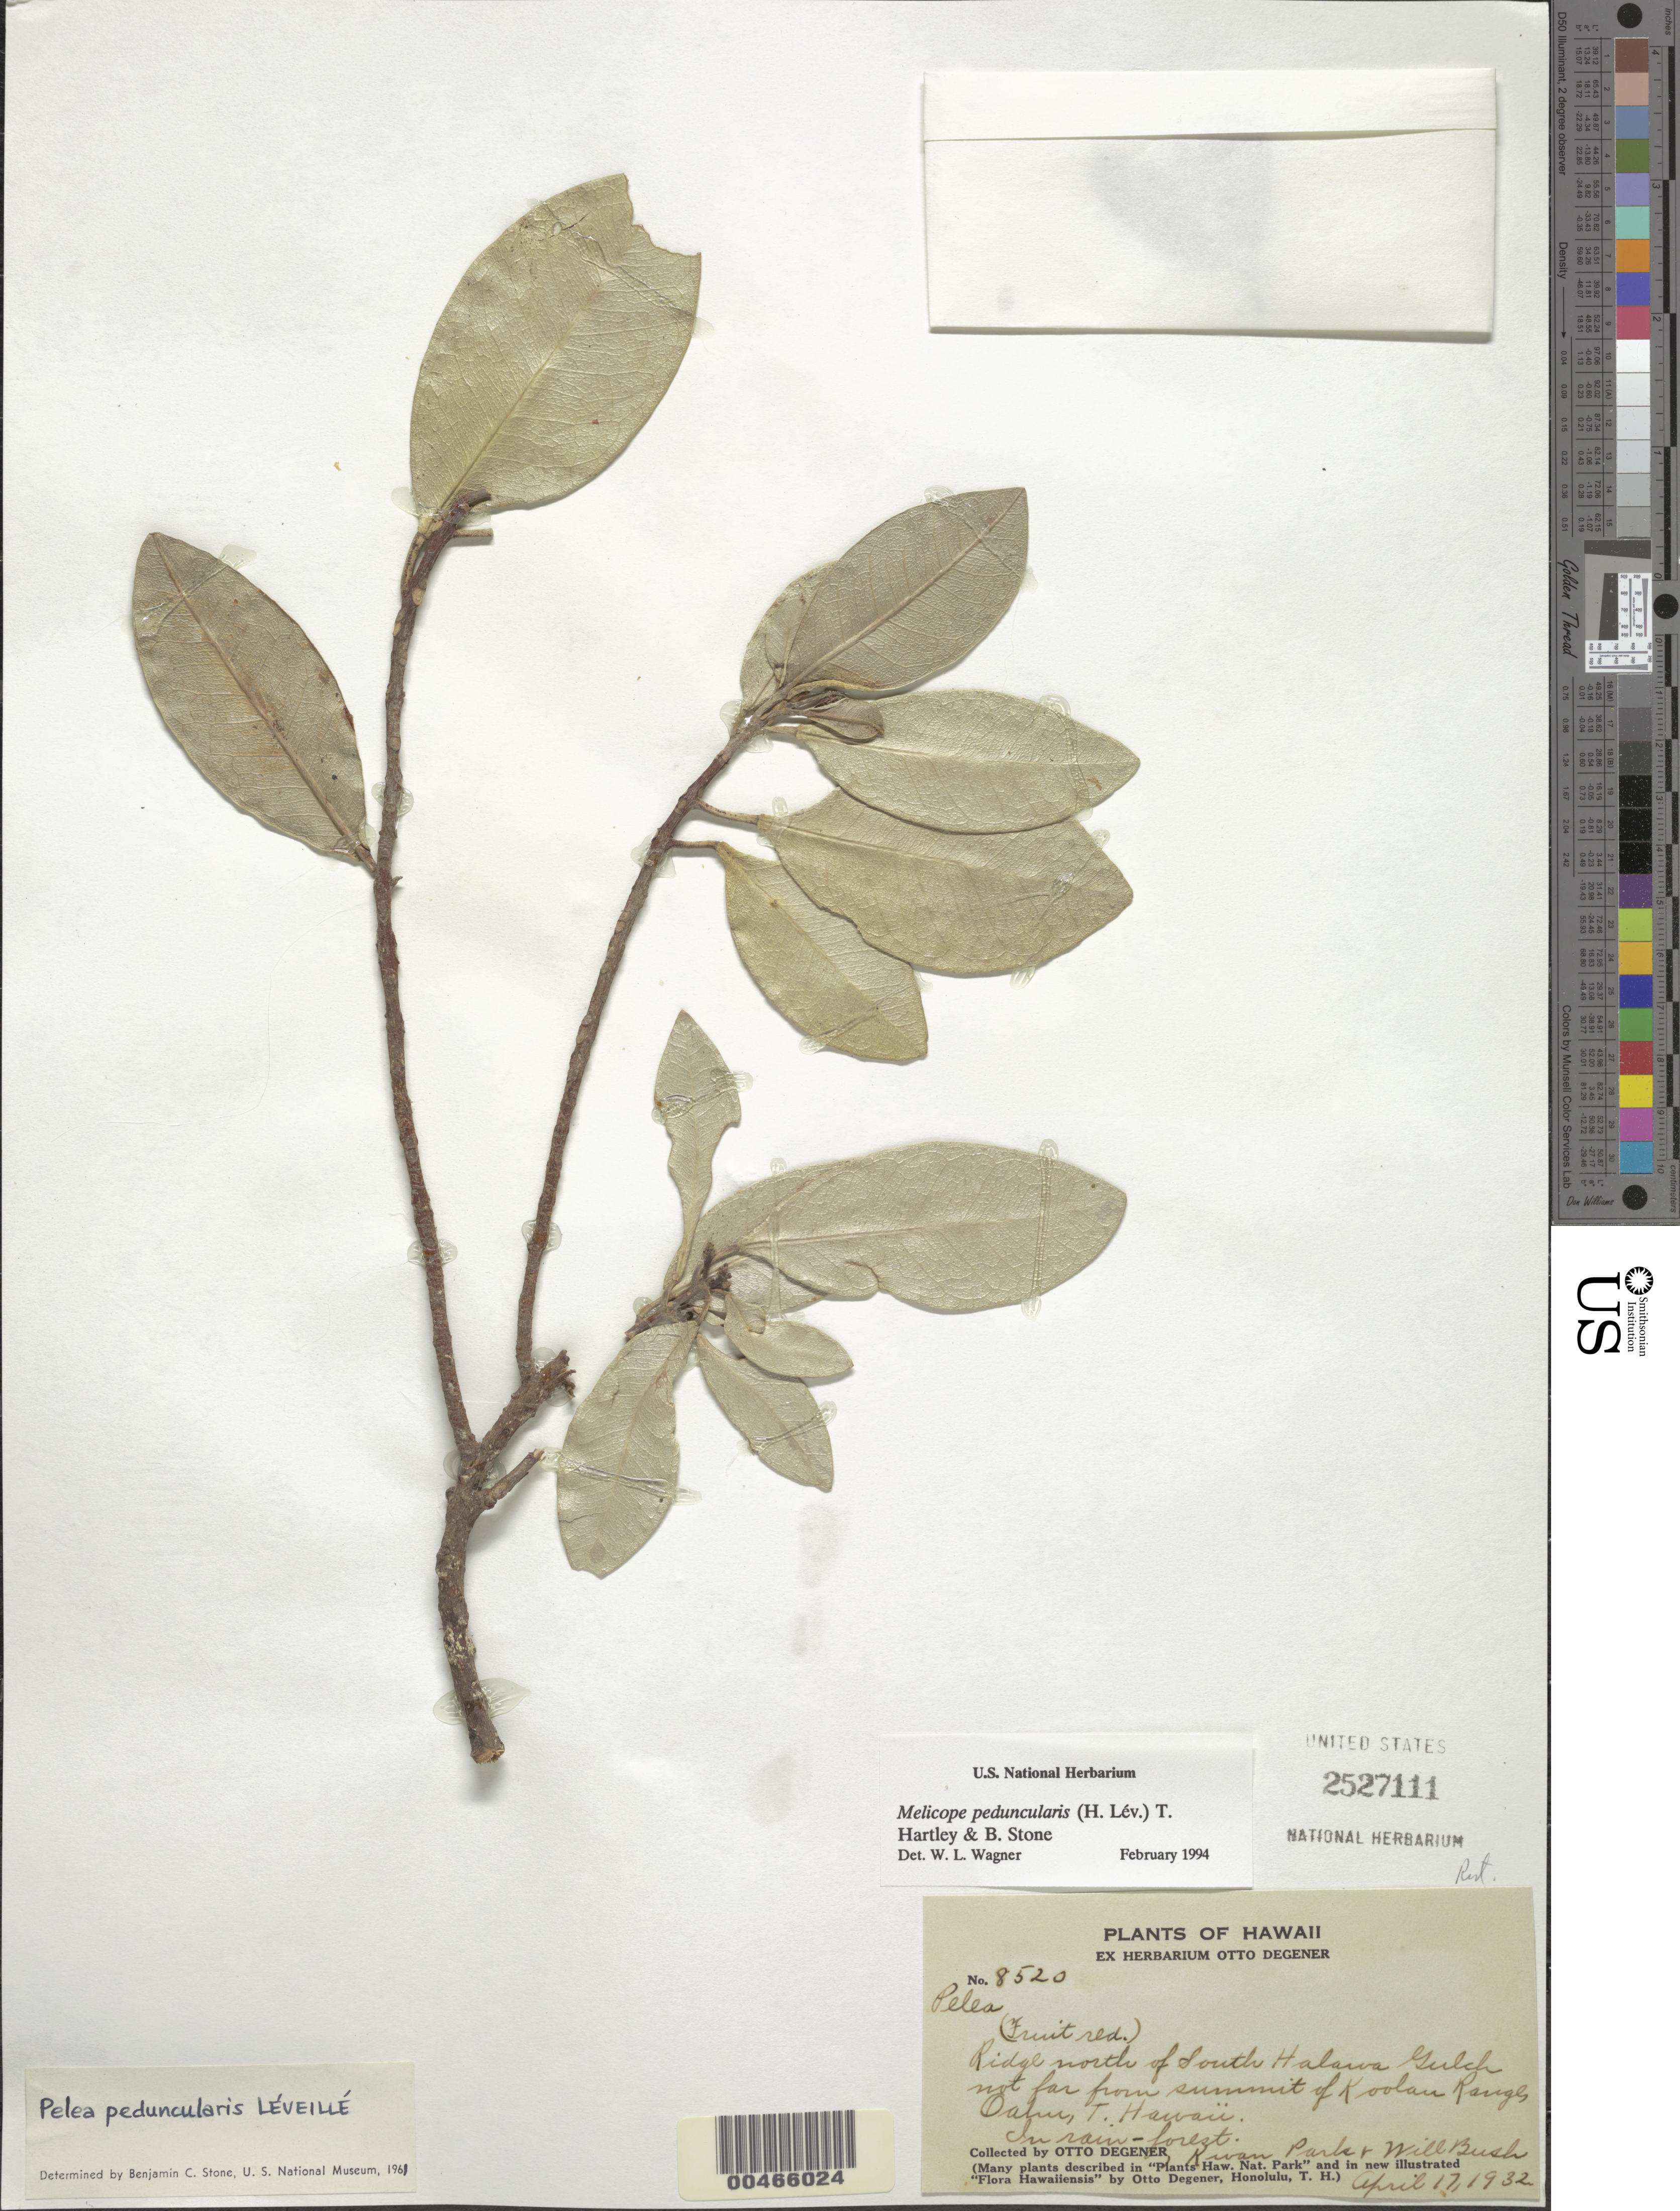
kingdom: Plantae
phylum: Tracheophyta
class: Magnoliopsida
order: Sapindales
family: Rutaceae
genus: Melicope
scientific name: Melicope peduncularis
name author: (H. Lév.) T.G. Hartley & B.C. Stone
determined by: Wagner, W. L., (BOT), Smithsonian Institution - National Museum of Natural History (UNITED STATES)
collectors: O. Degener, K. Park & W. Bush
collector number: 8520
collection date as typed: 17 Apr 1932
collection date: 1932-04-17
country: United States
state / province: Hawaii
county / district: Honolulu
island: Oahu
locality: Ridge N of S Halawa Gulch not far from summit of Koolau Range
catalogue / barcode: US 2527111